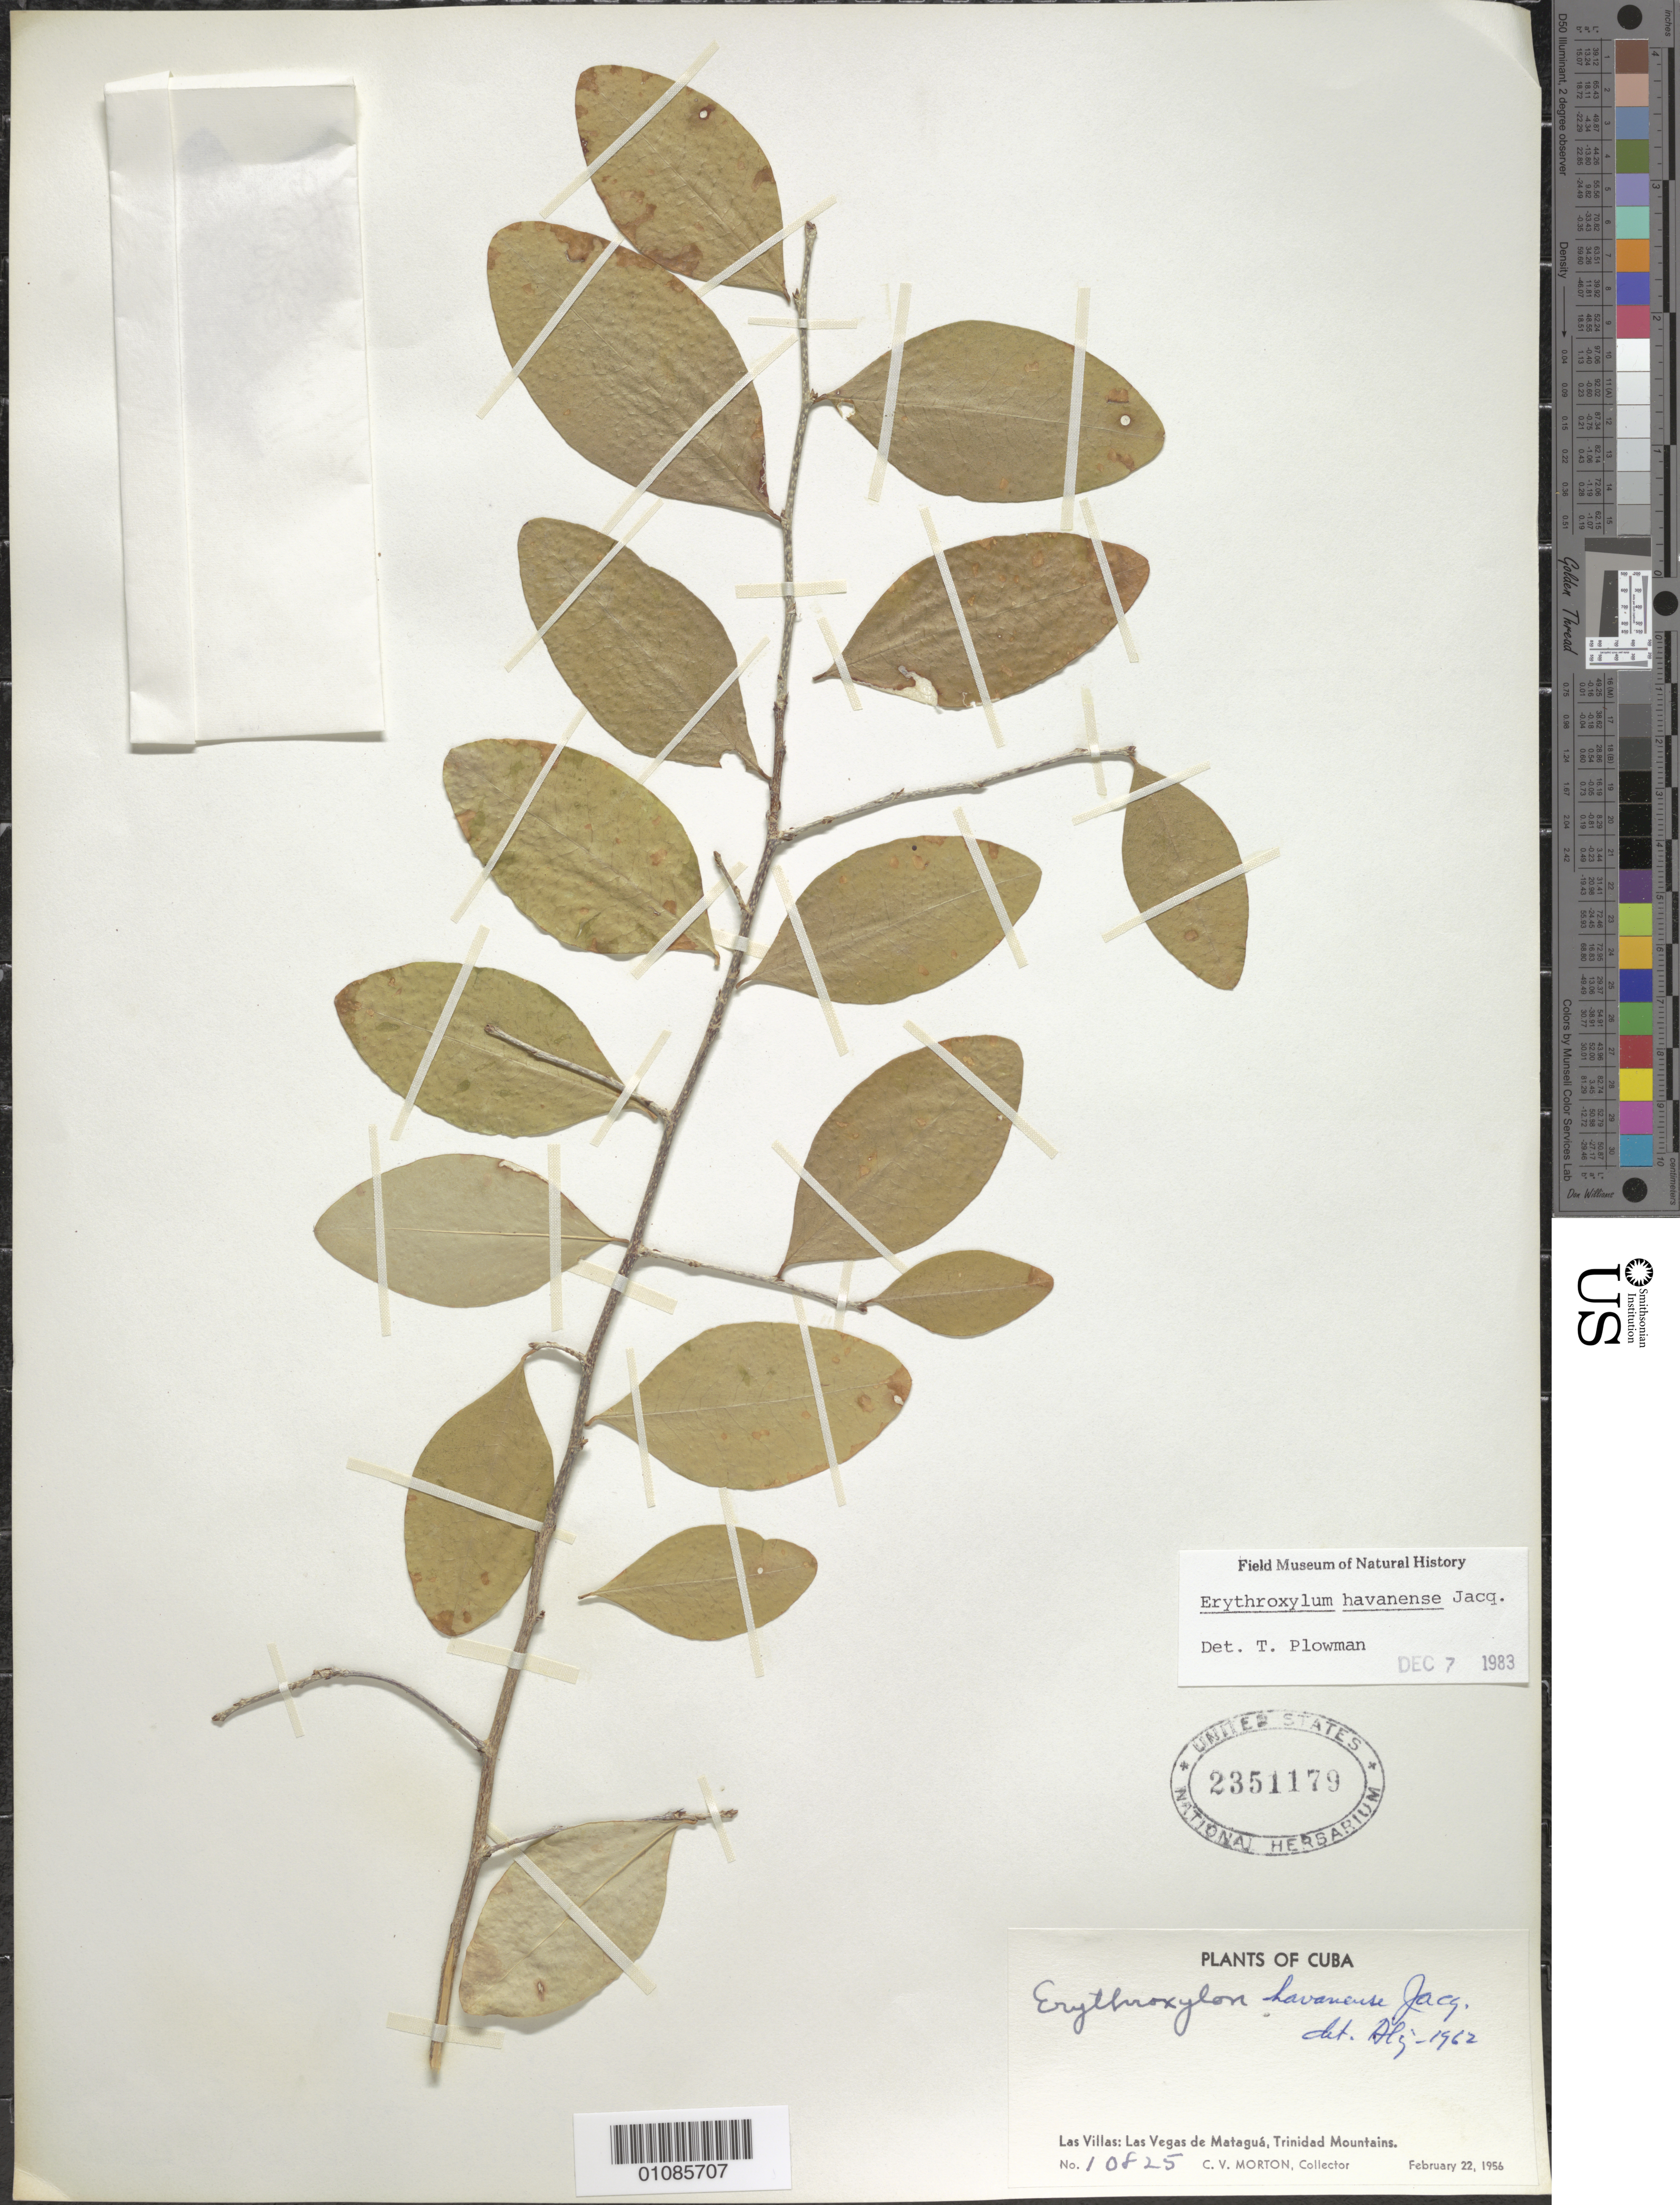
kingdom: Plantae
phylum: Tracheophyta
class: Magnoliopsida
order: Malpighiales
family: Erythroxylaceae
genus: Erythroxylum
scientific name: Erythroxylum havanense var. havanense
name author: Jacq.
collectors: C. V. Morton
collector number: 10825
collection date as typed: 22 Feb 1956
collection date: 1956-02-22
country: Cuba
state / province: Las Villas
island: Cuba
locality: Trindad Mountains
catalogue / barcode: US 2351179